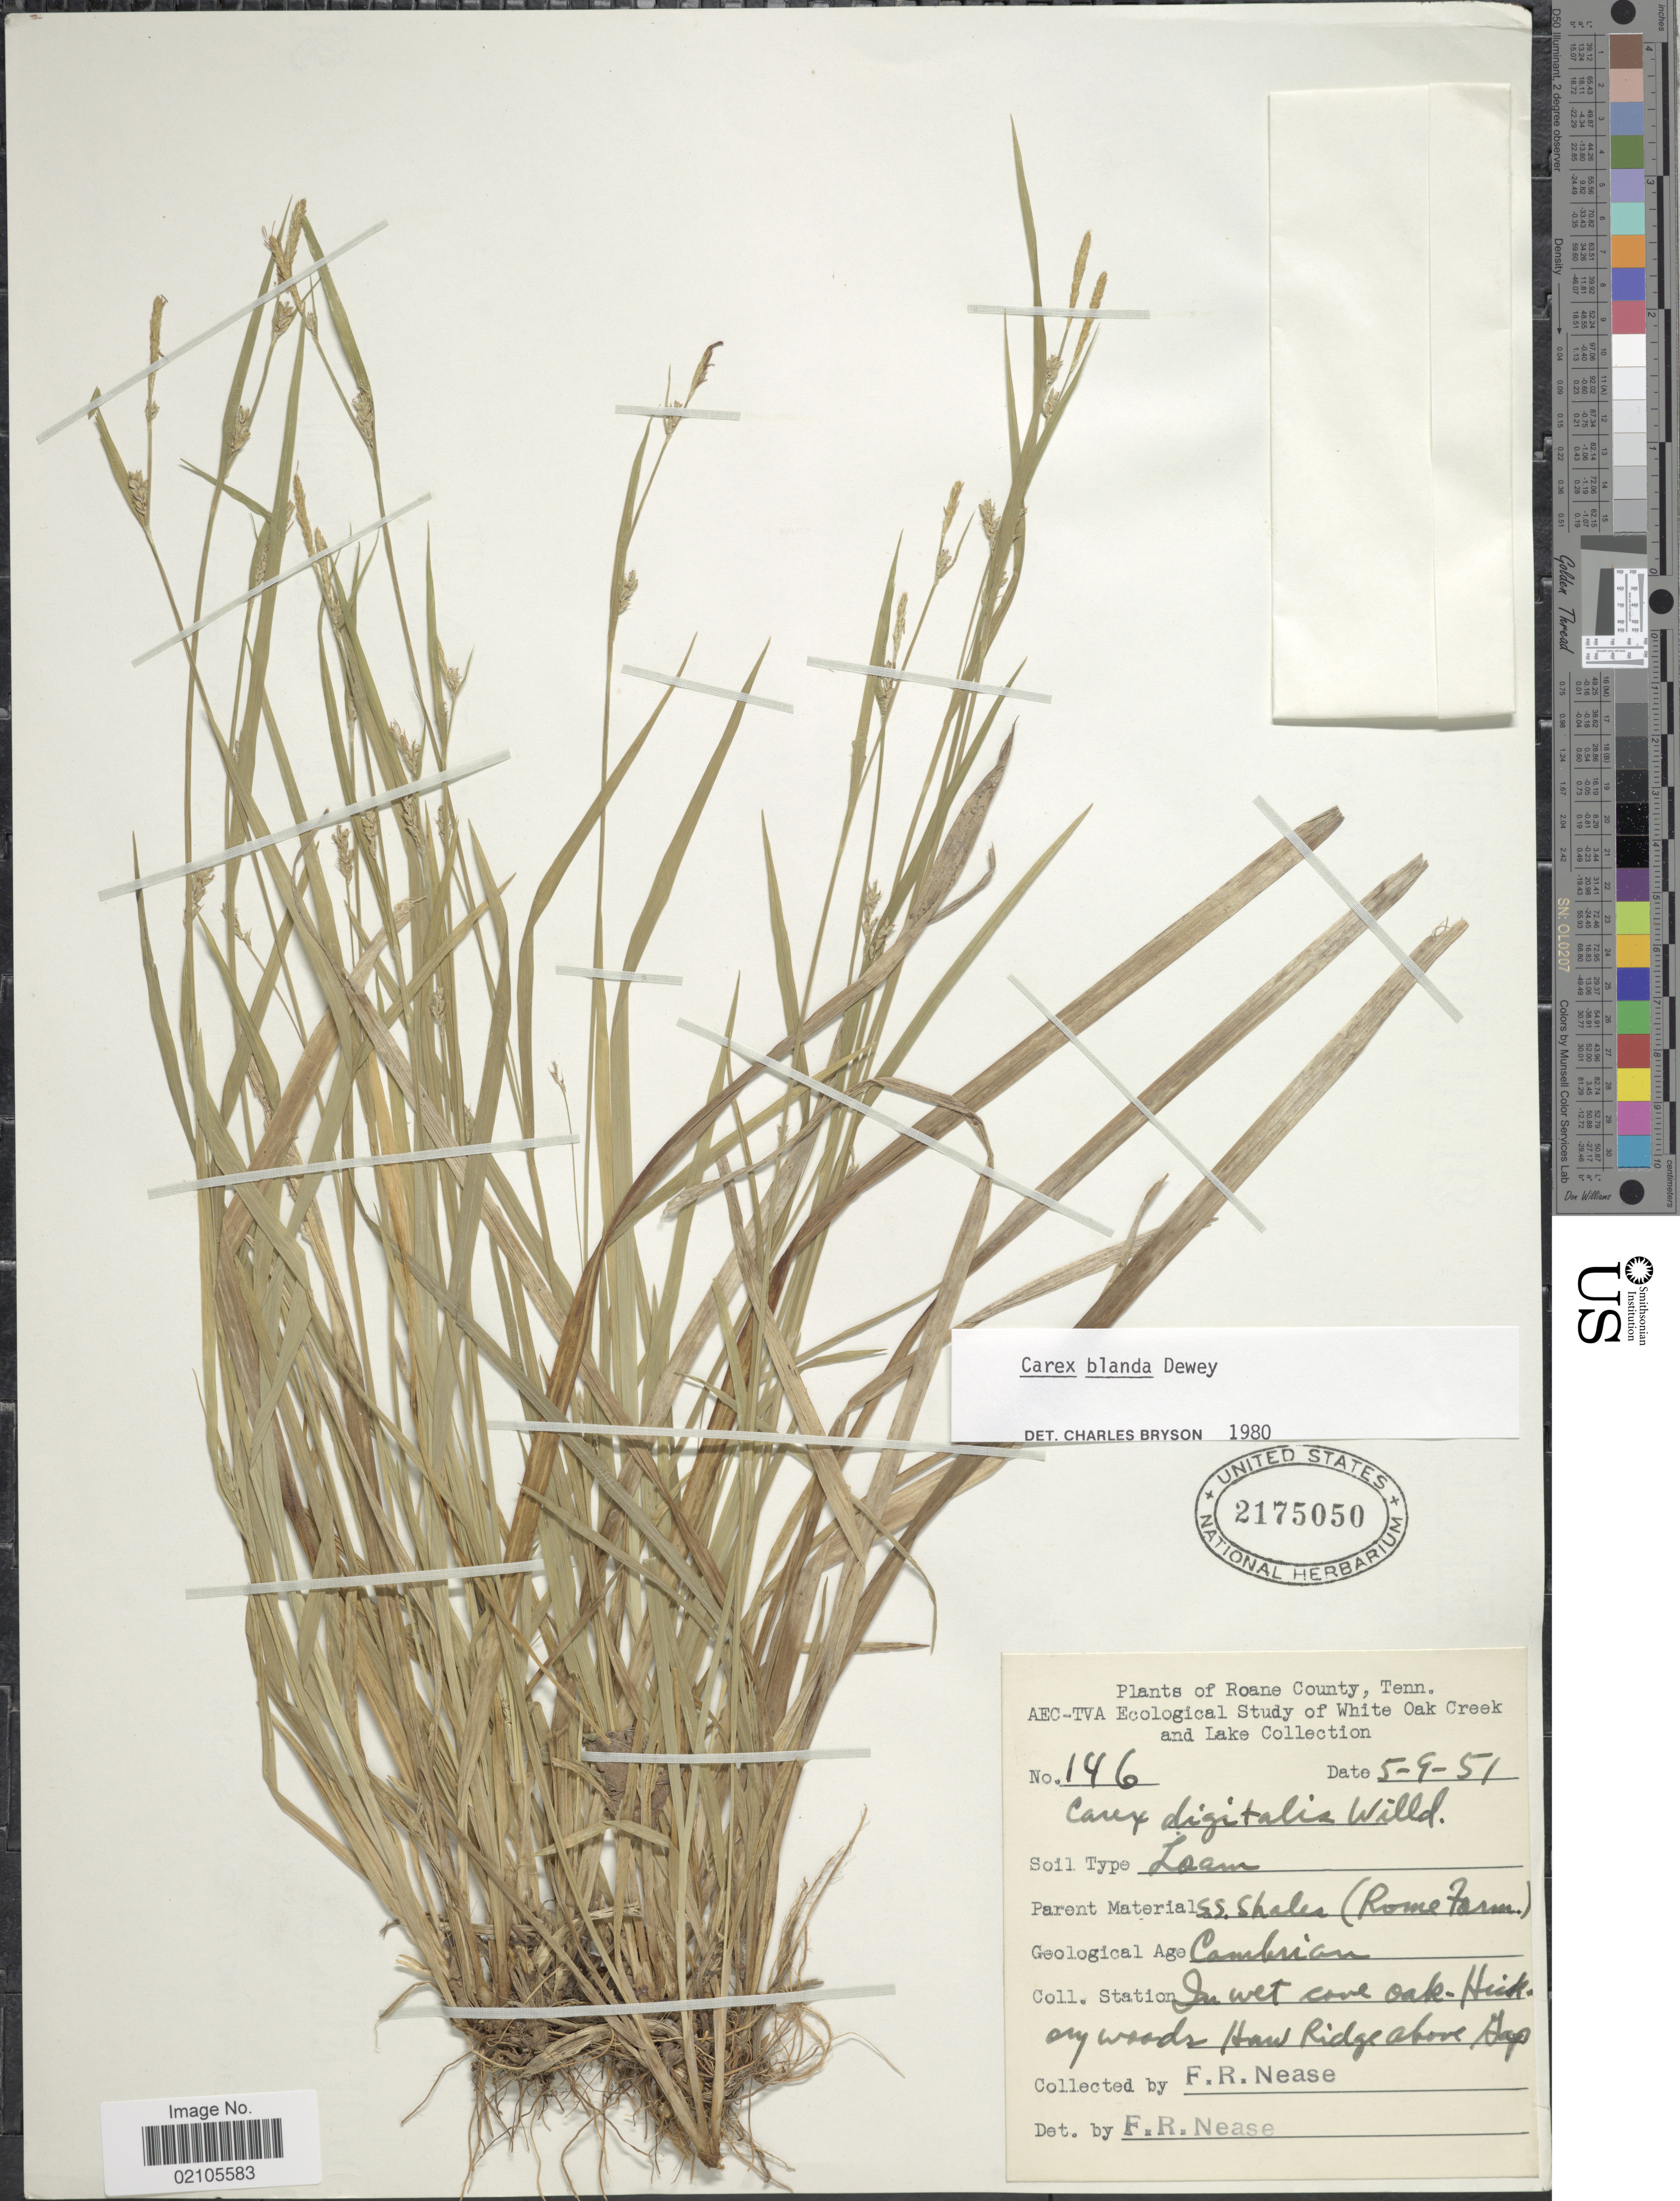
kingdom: Plantae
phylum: Tracheophyta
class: Liliopsida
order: Poales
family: Cyperaceae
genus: Carex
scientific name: Carex blanda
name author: Dewey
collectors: F. Nease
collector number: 146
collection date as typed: Transcribed d/m/y: 9/5/51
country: United States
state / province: Tennessee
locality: Roane County, Tenn., In wet cove oak-Hick, Haw ridge above Jap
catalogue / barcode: US 2175050